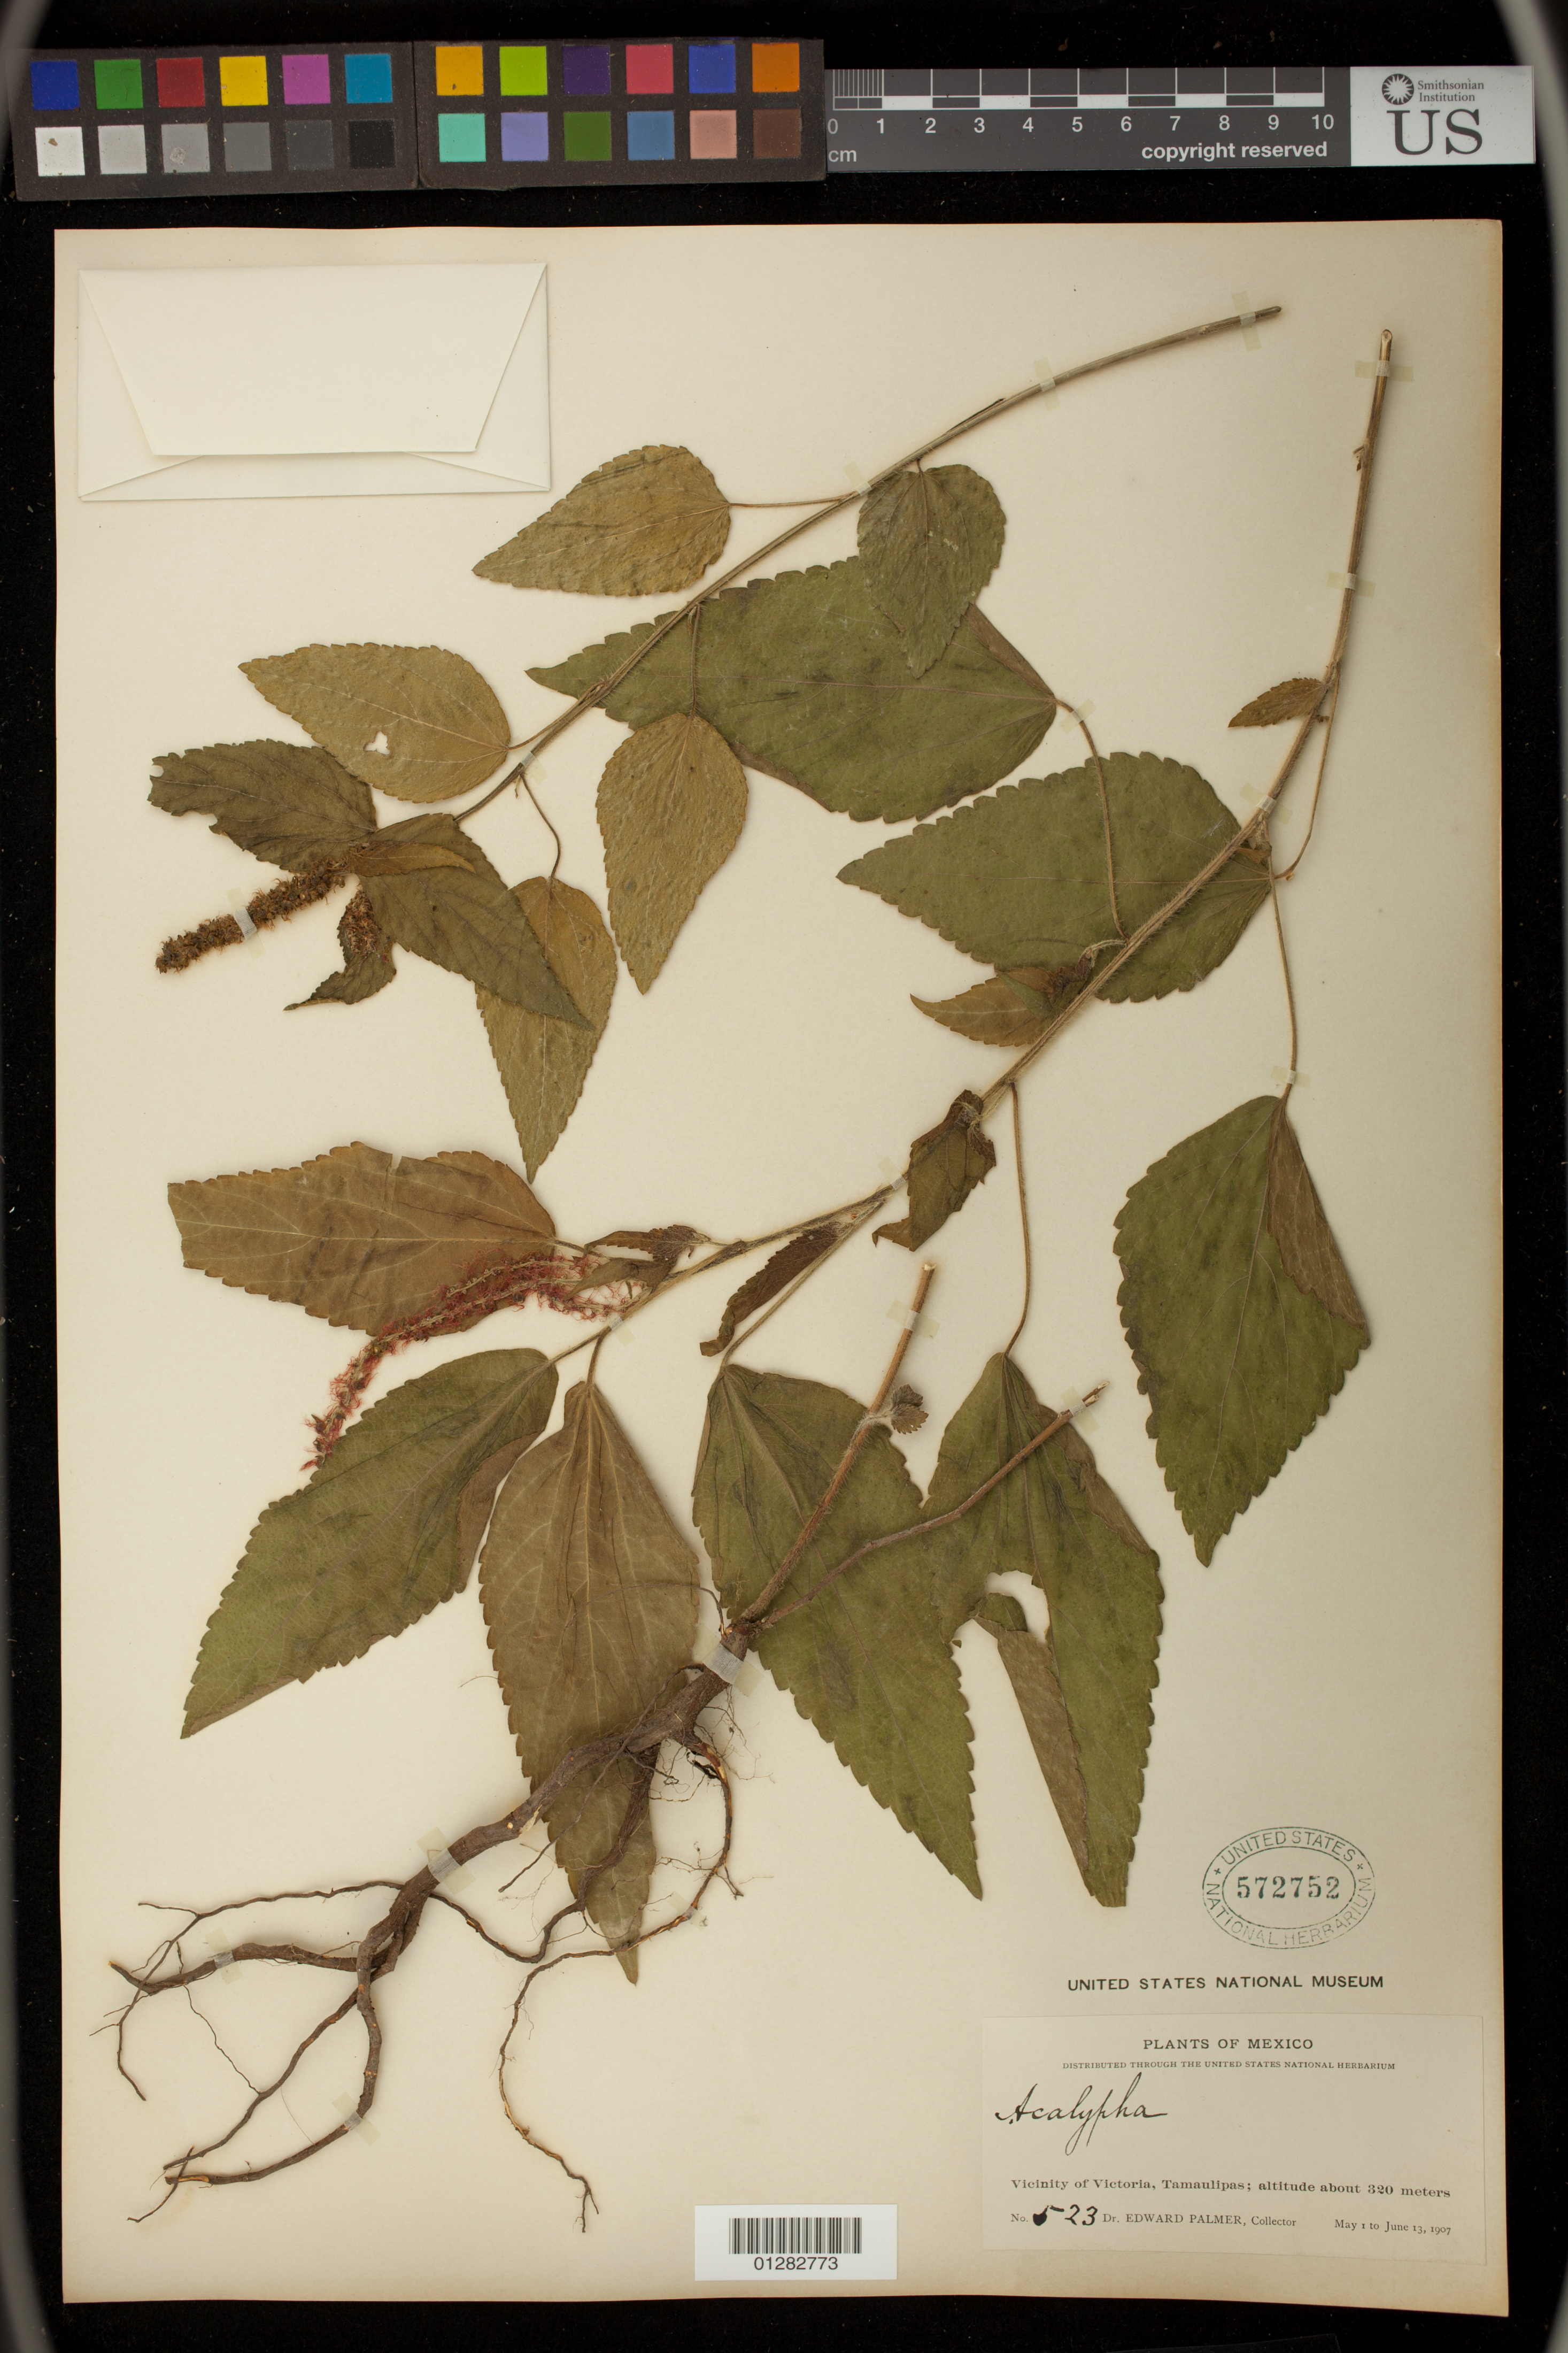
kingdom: Plantae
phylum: Tracheophyta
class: Magnoliopsida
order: Malpighiales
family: Euphorbiaceae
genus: Acalypha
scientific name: Acalypha sp.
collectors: E. Palmer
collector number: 523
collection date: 1907-05-01/1907-06-13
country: Mexico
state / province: Tamaulipas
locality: Vicinity of Victoria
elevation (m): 98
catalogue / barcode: US 572752